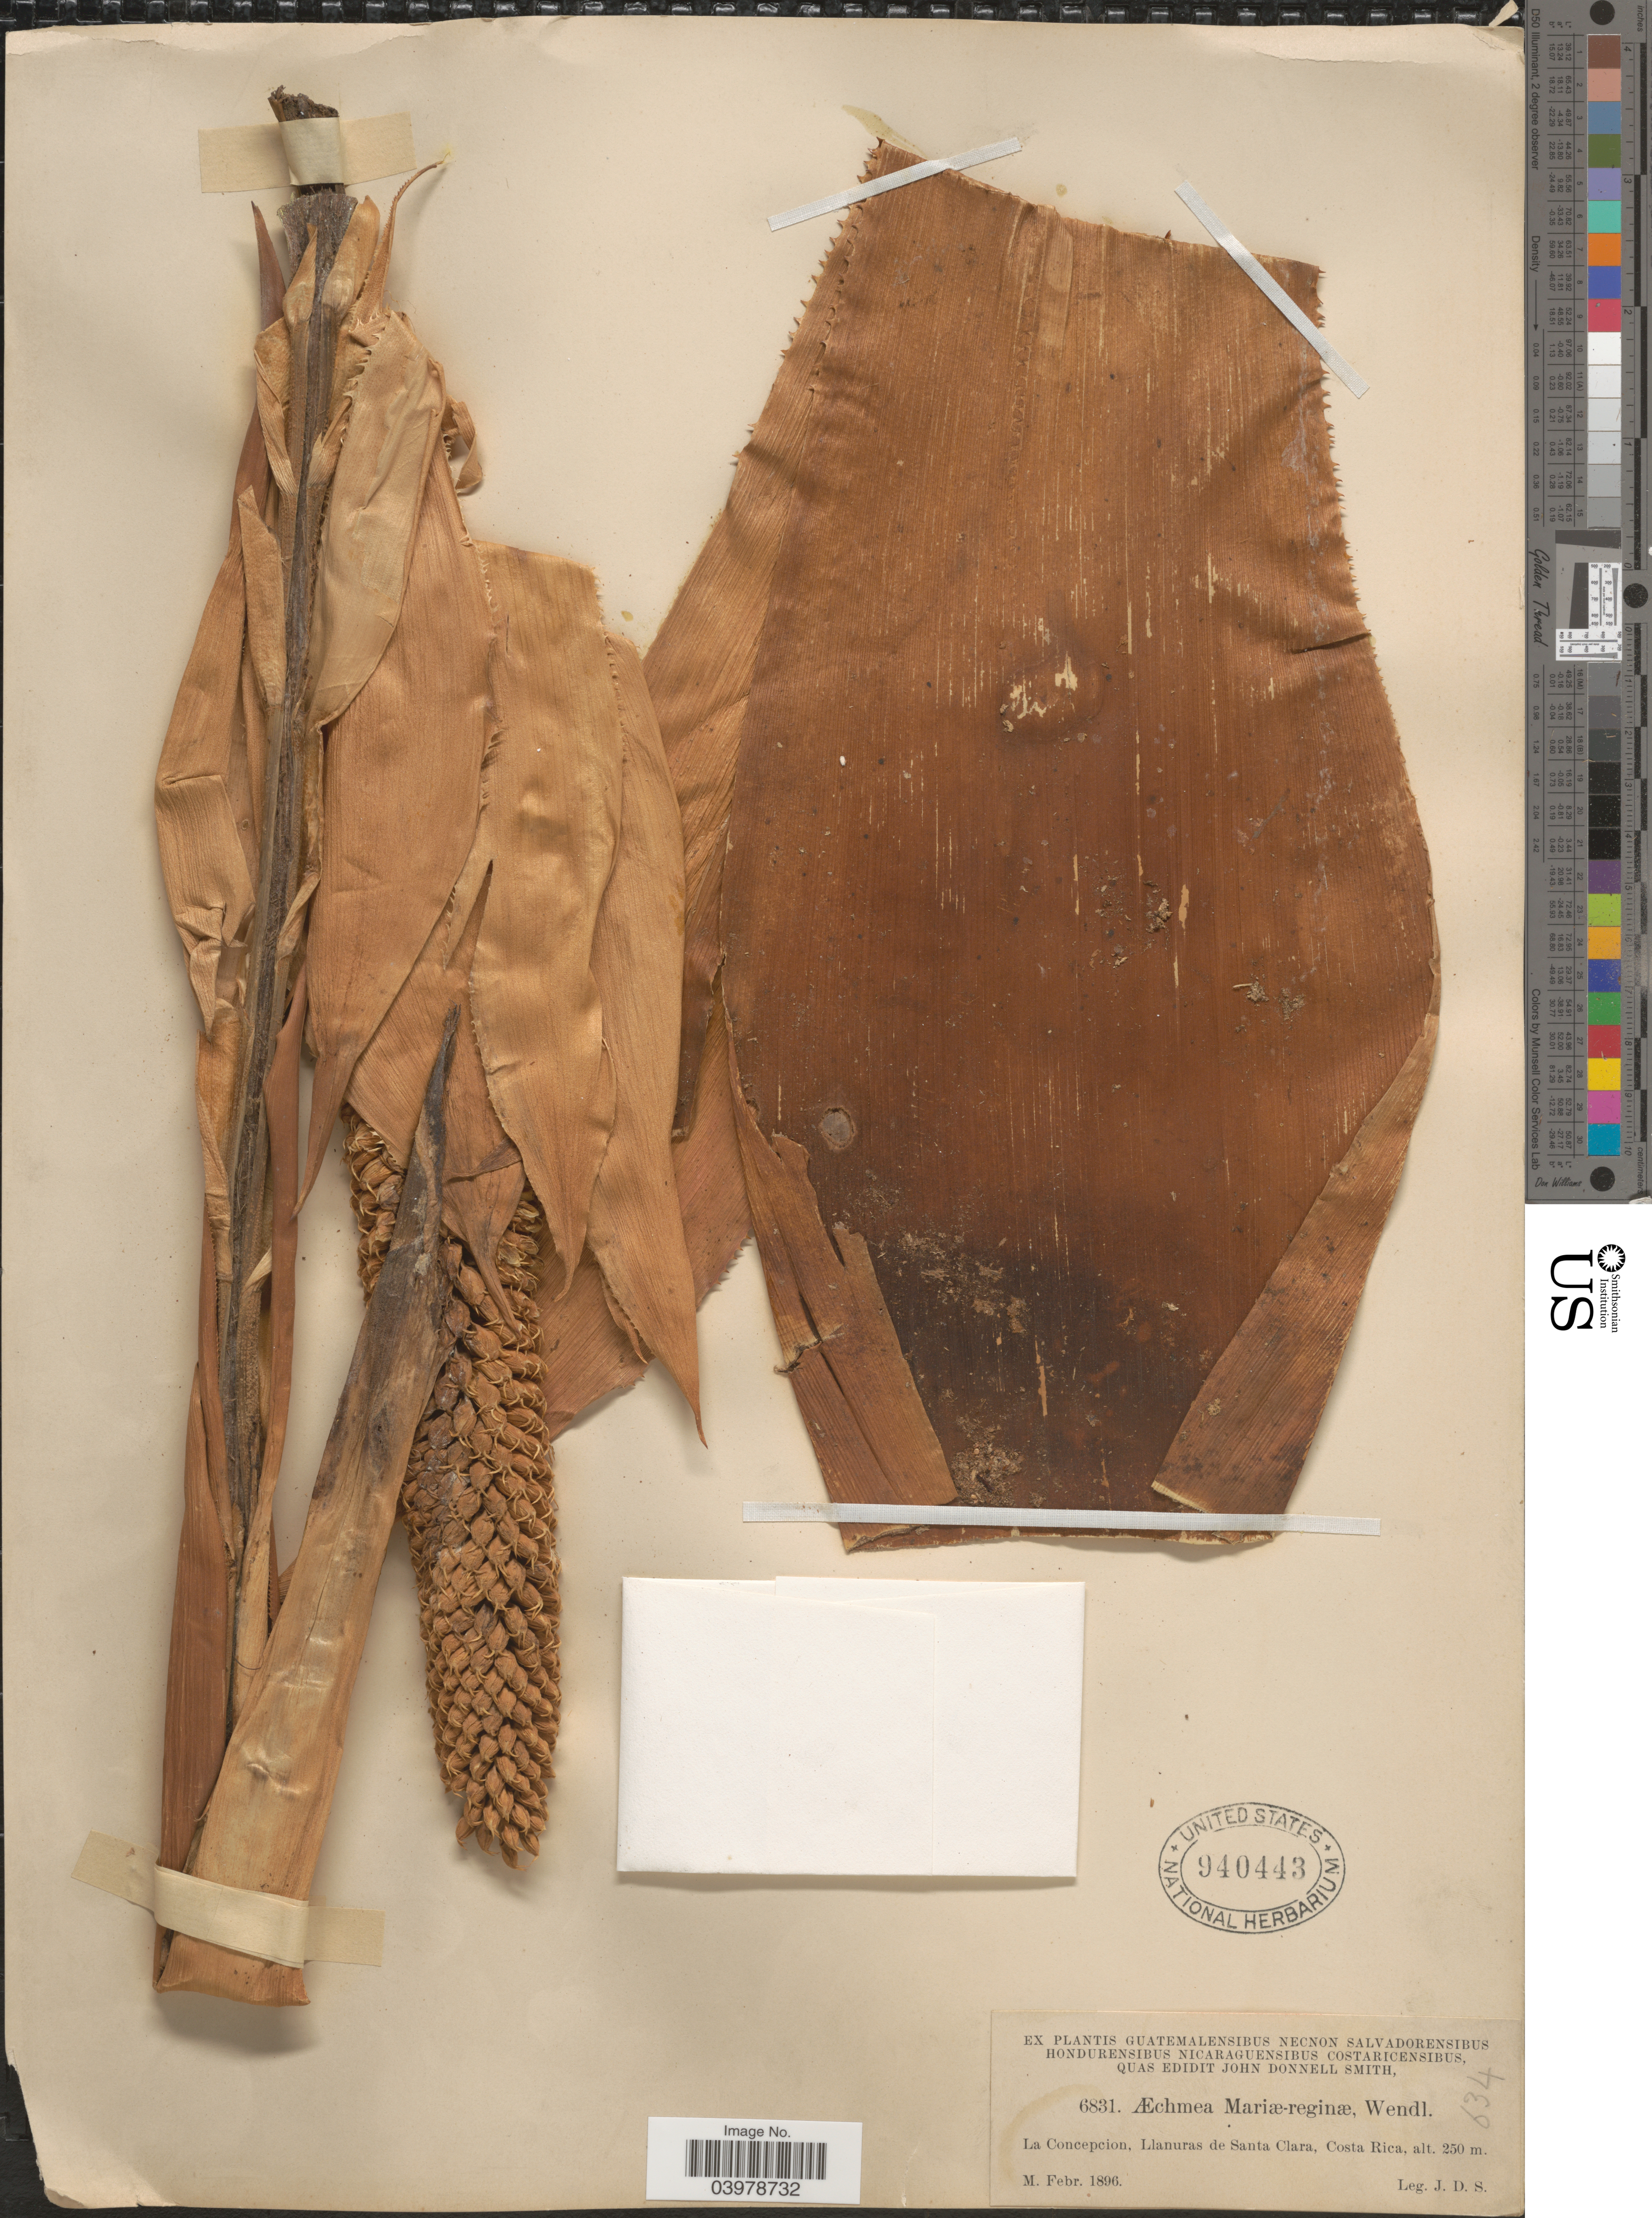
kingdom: Plantae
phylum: Tracheophyta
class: Liliopsida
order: Poales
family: Bromeliaceae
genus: Aechmea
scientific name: Aechmea mariae-reginae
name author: H. Wendl.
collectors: J. Donnell Smith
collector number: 6831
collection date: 1896-02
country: Costa Rica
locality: La Concepcion, Llanuras de Santa Clara.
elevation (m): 250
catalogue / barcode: US 940443